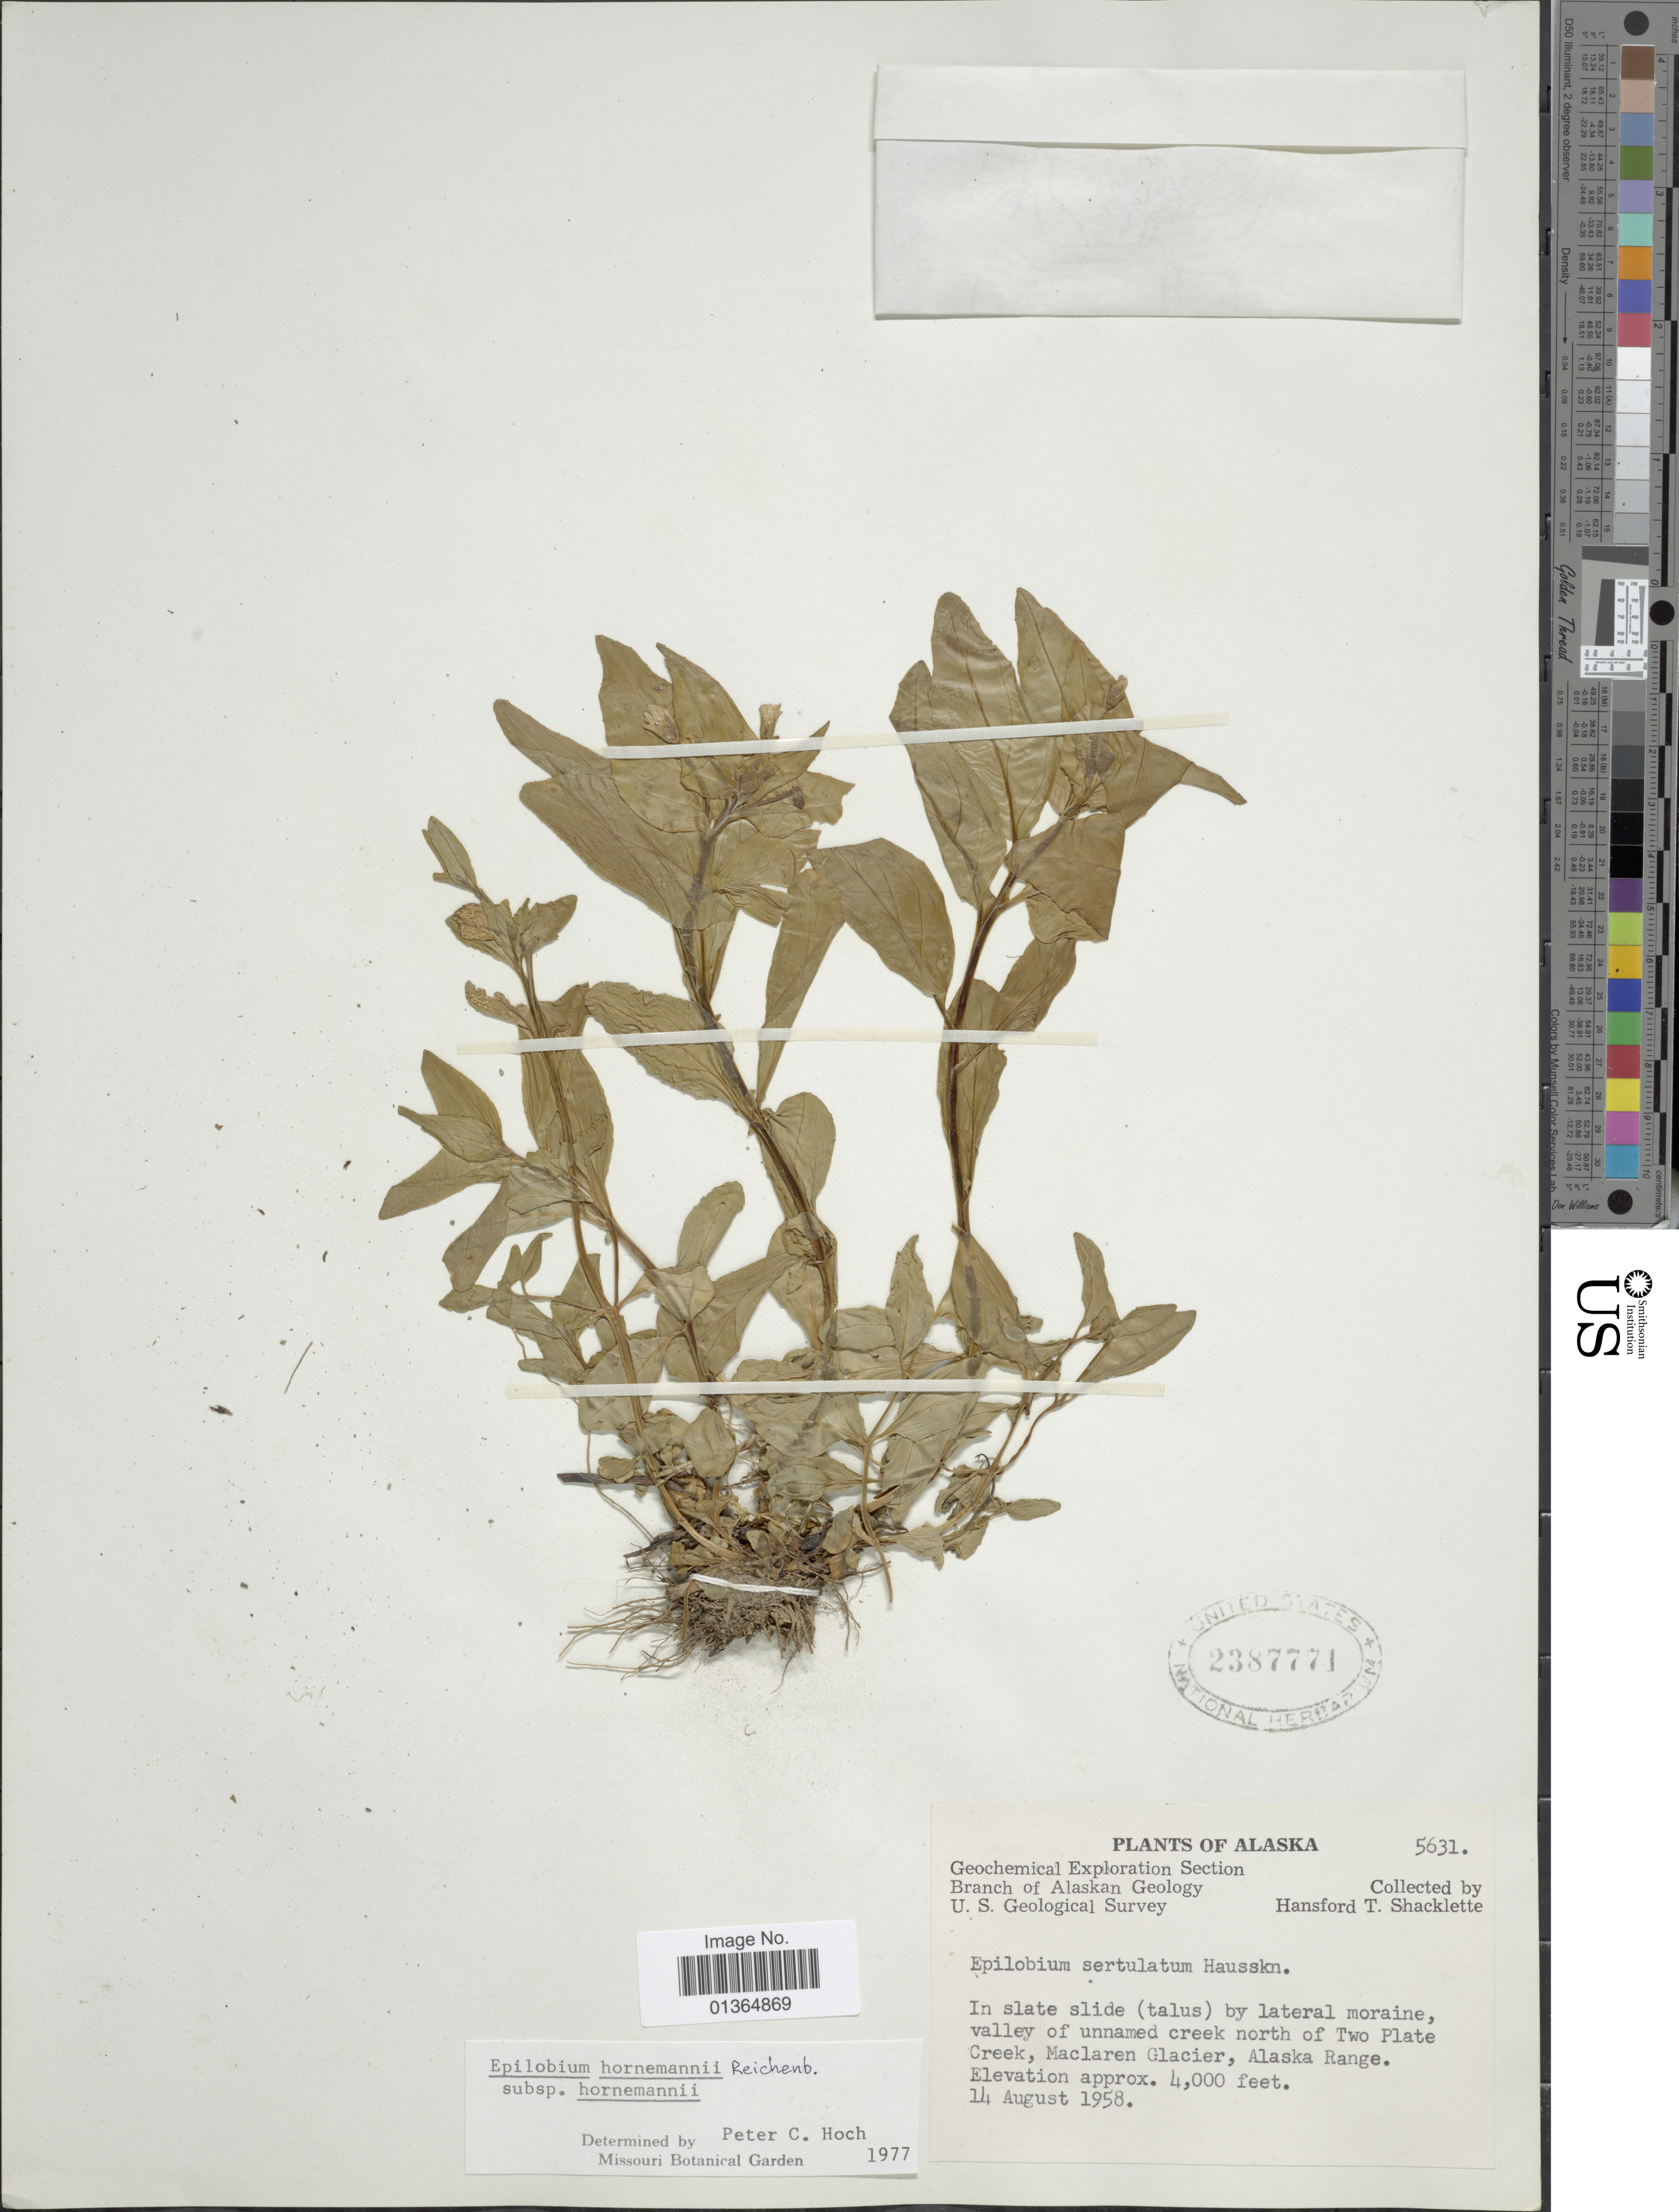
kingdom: Plantae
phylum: Tracheophyta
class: Magnoliopsida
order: Myrtales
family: Onagraceae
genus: Epilobium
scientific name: Epilobium hornemannii subsp. hornemannii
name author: Rchb.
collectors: H. Schacklette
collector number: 5631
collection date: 1958-08-14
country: United States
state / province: Alaska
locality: Valley of unnamed creek north of Two Plate Creek, Maclaren Glacier.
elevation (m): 1219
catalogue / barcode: US 2387771